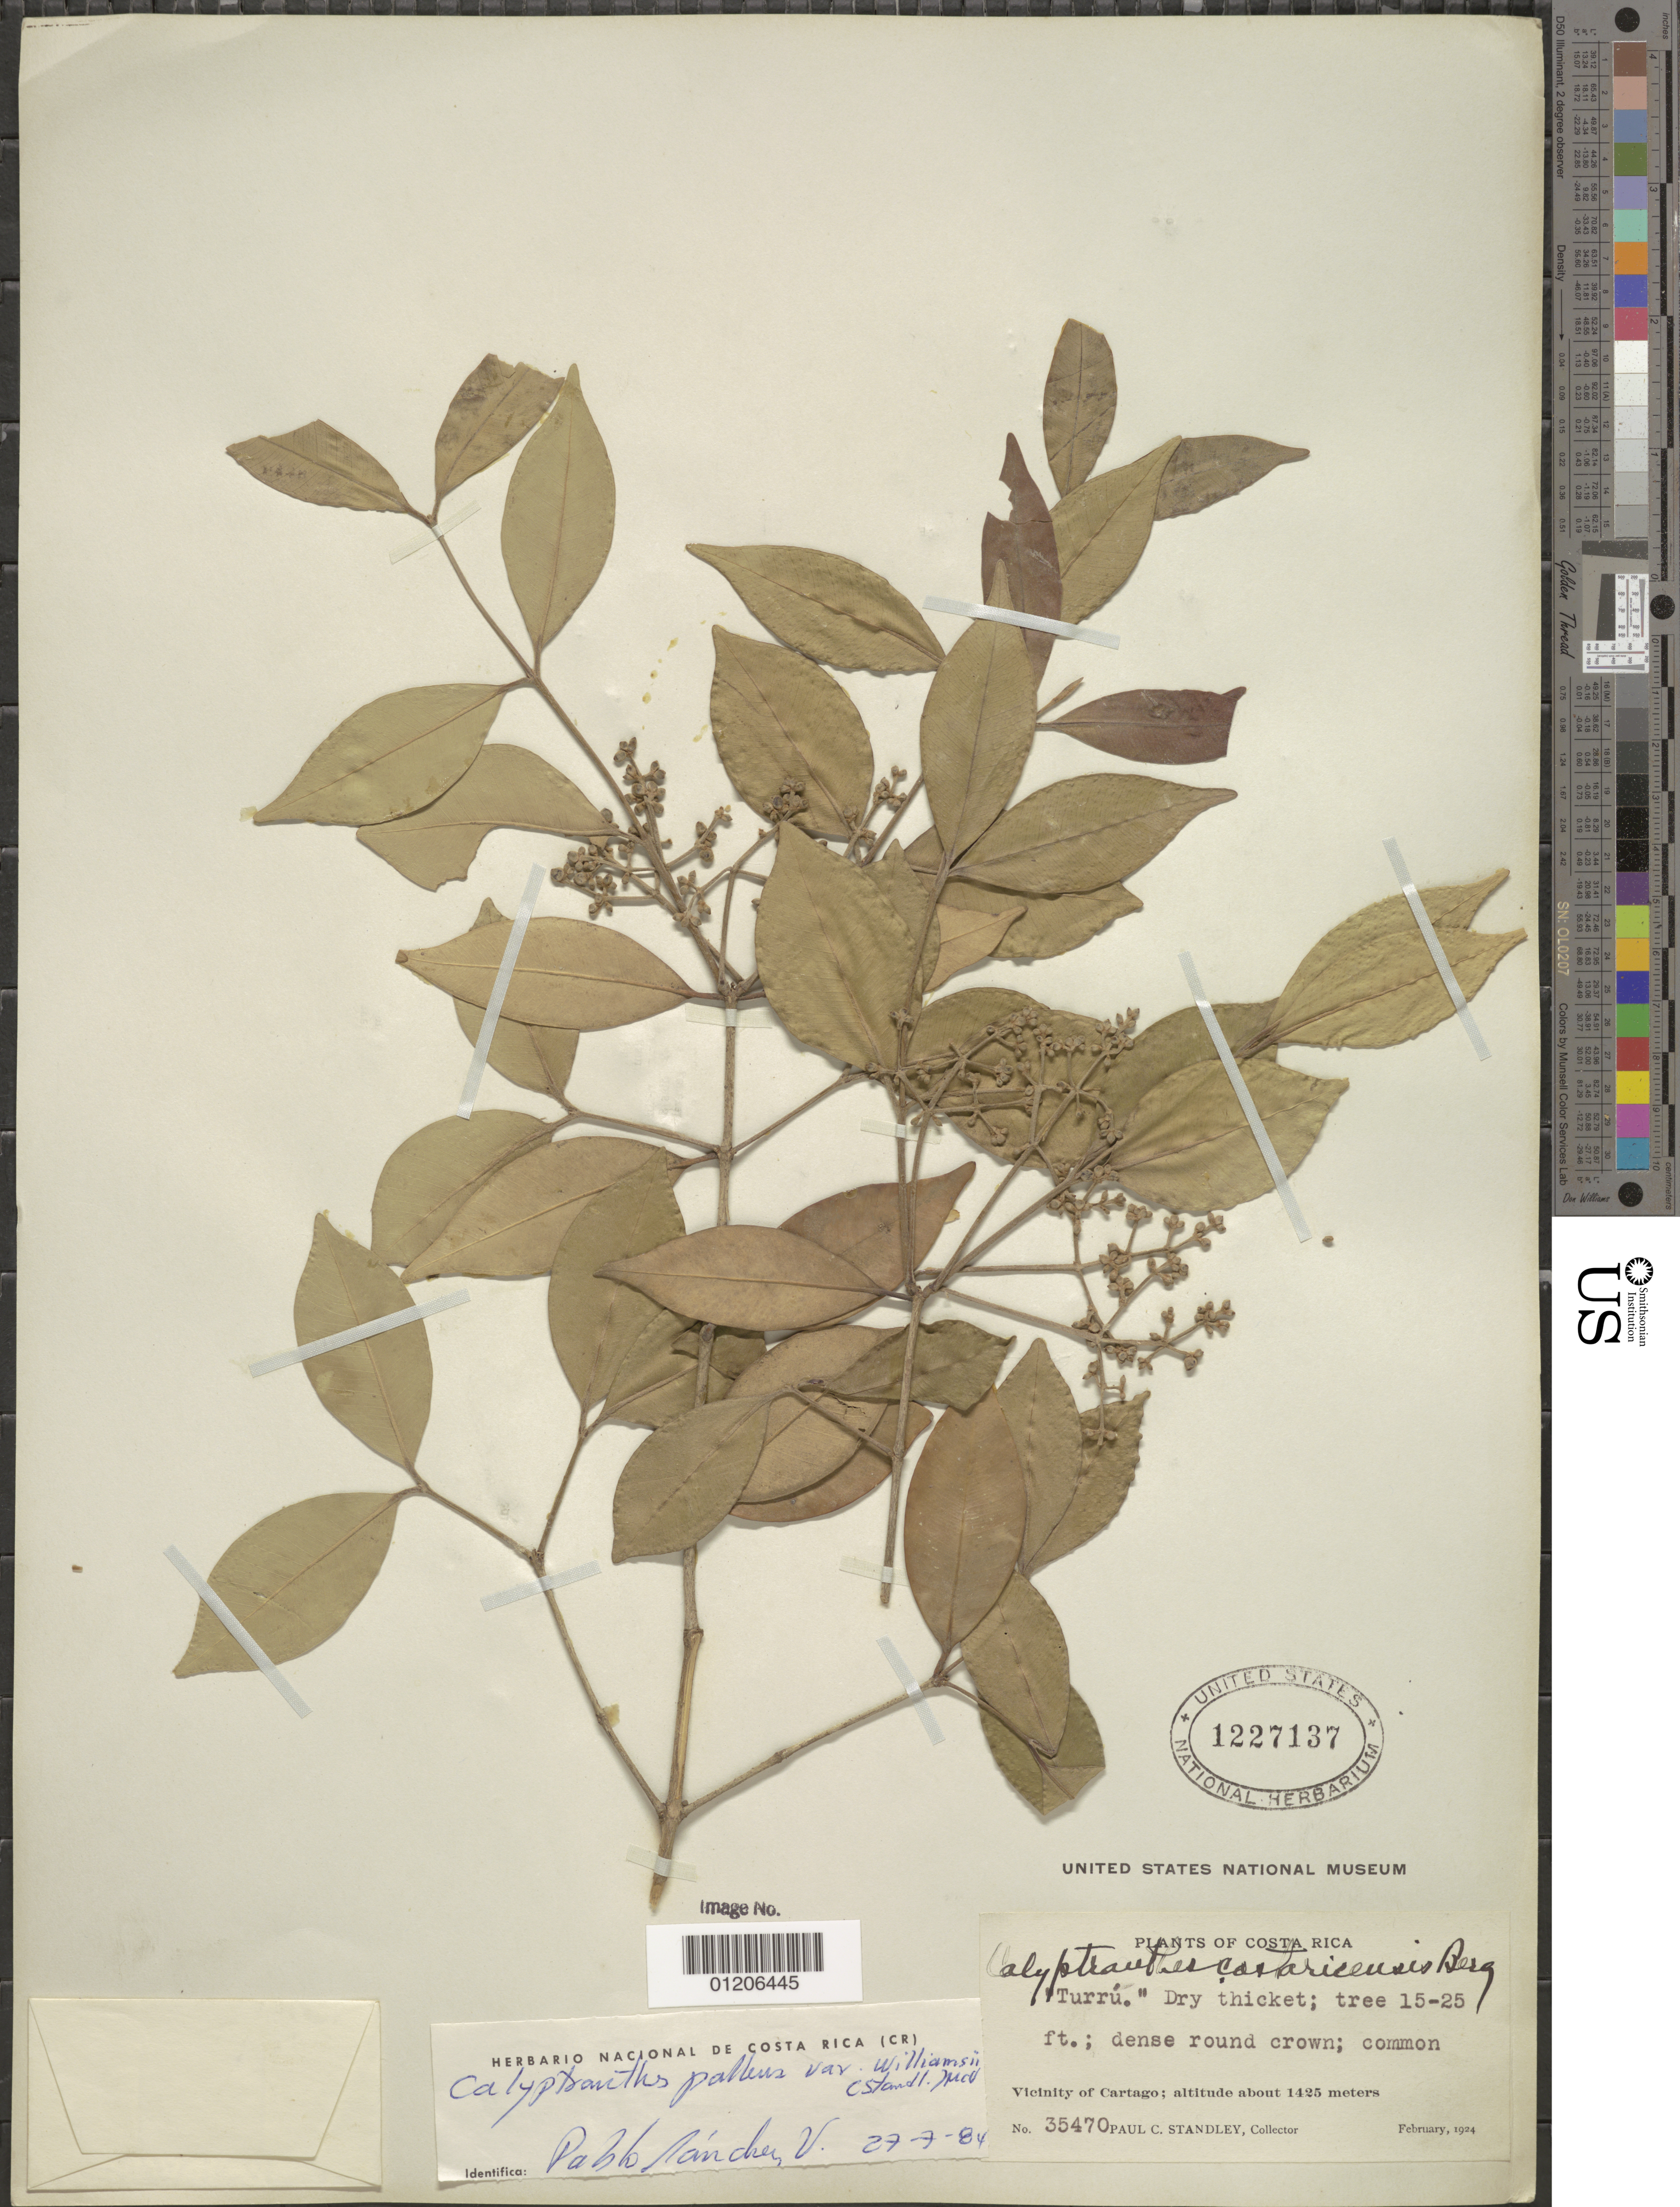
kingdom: Plantae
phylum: Tracheophyta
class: Magnoliopsida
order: Myrtales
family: Myrtaceae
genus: Myrcia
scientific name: Myrcia neopallens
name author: A.R. Lourenço & E. Lucas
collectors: P. C. Standley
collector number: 35470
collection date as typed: Feb 1924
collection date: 1924-02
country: Costa Rica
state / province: Cartago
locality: Vicinity of Cartago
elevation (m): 1425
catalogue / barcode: US 1227137